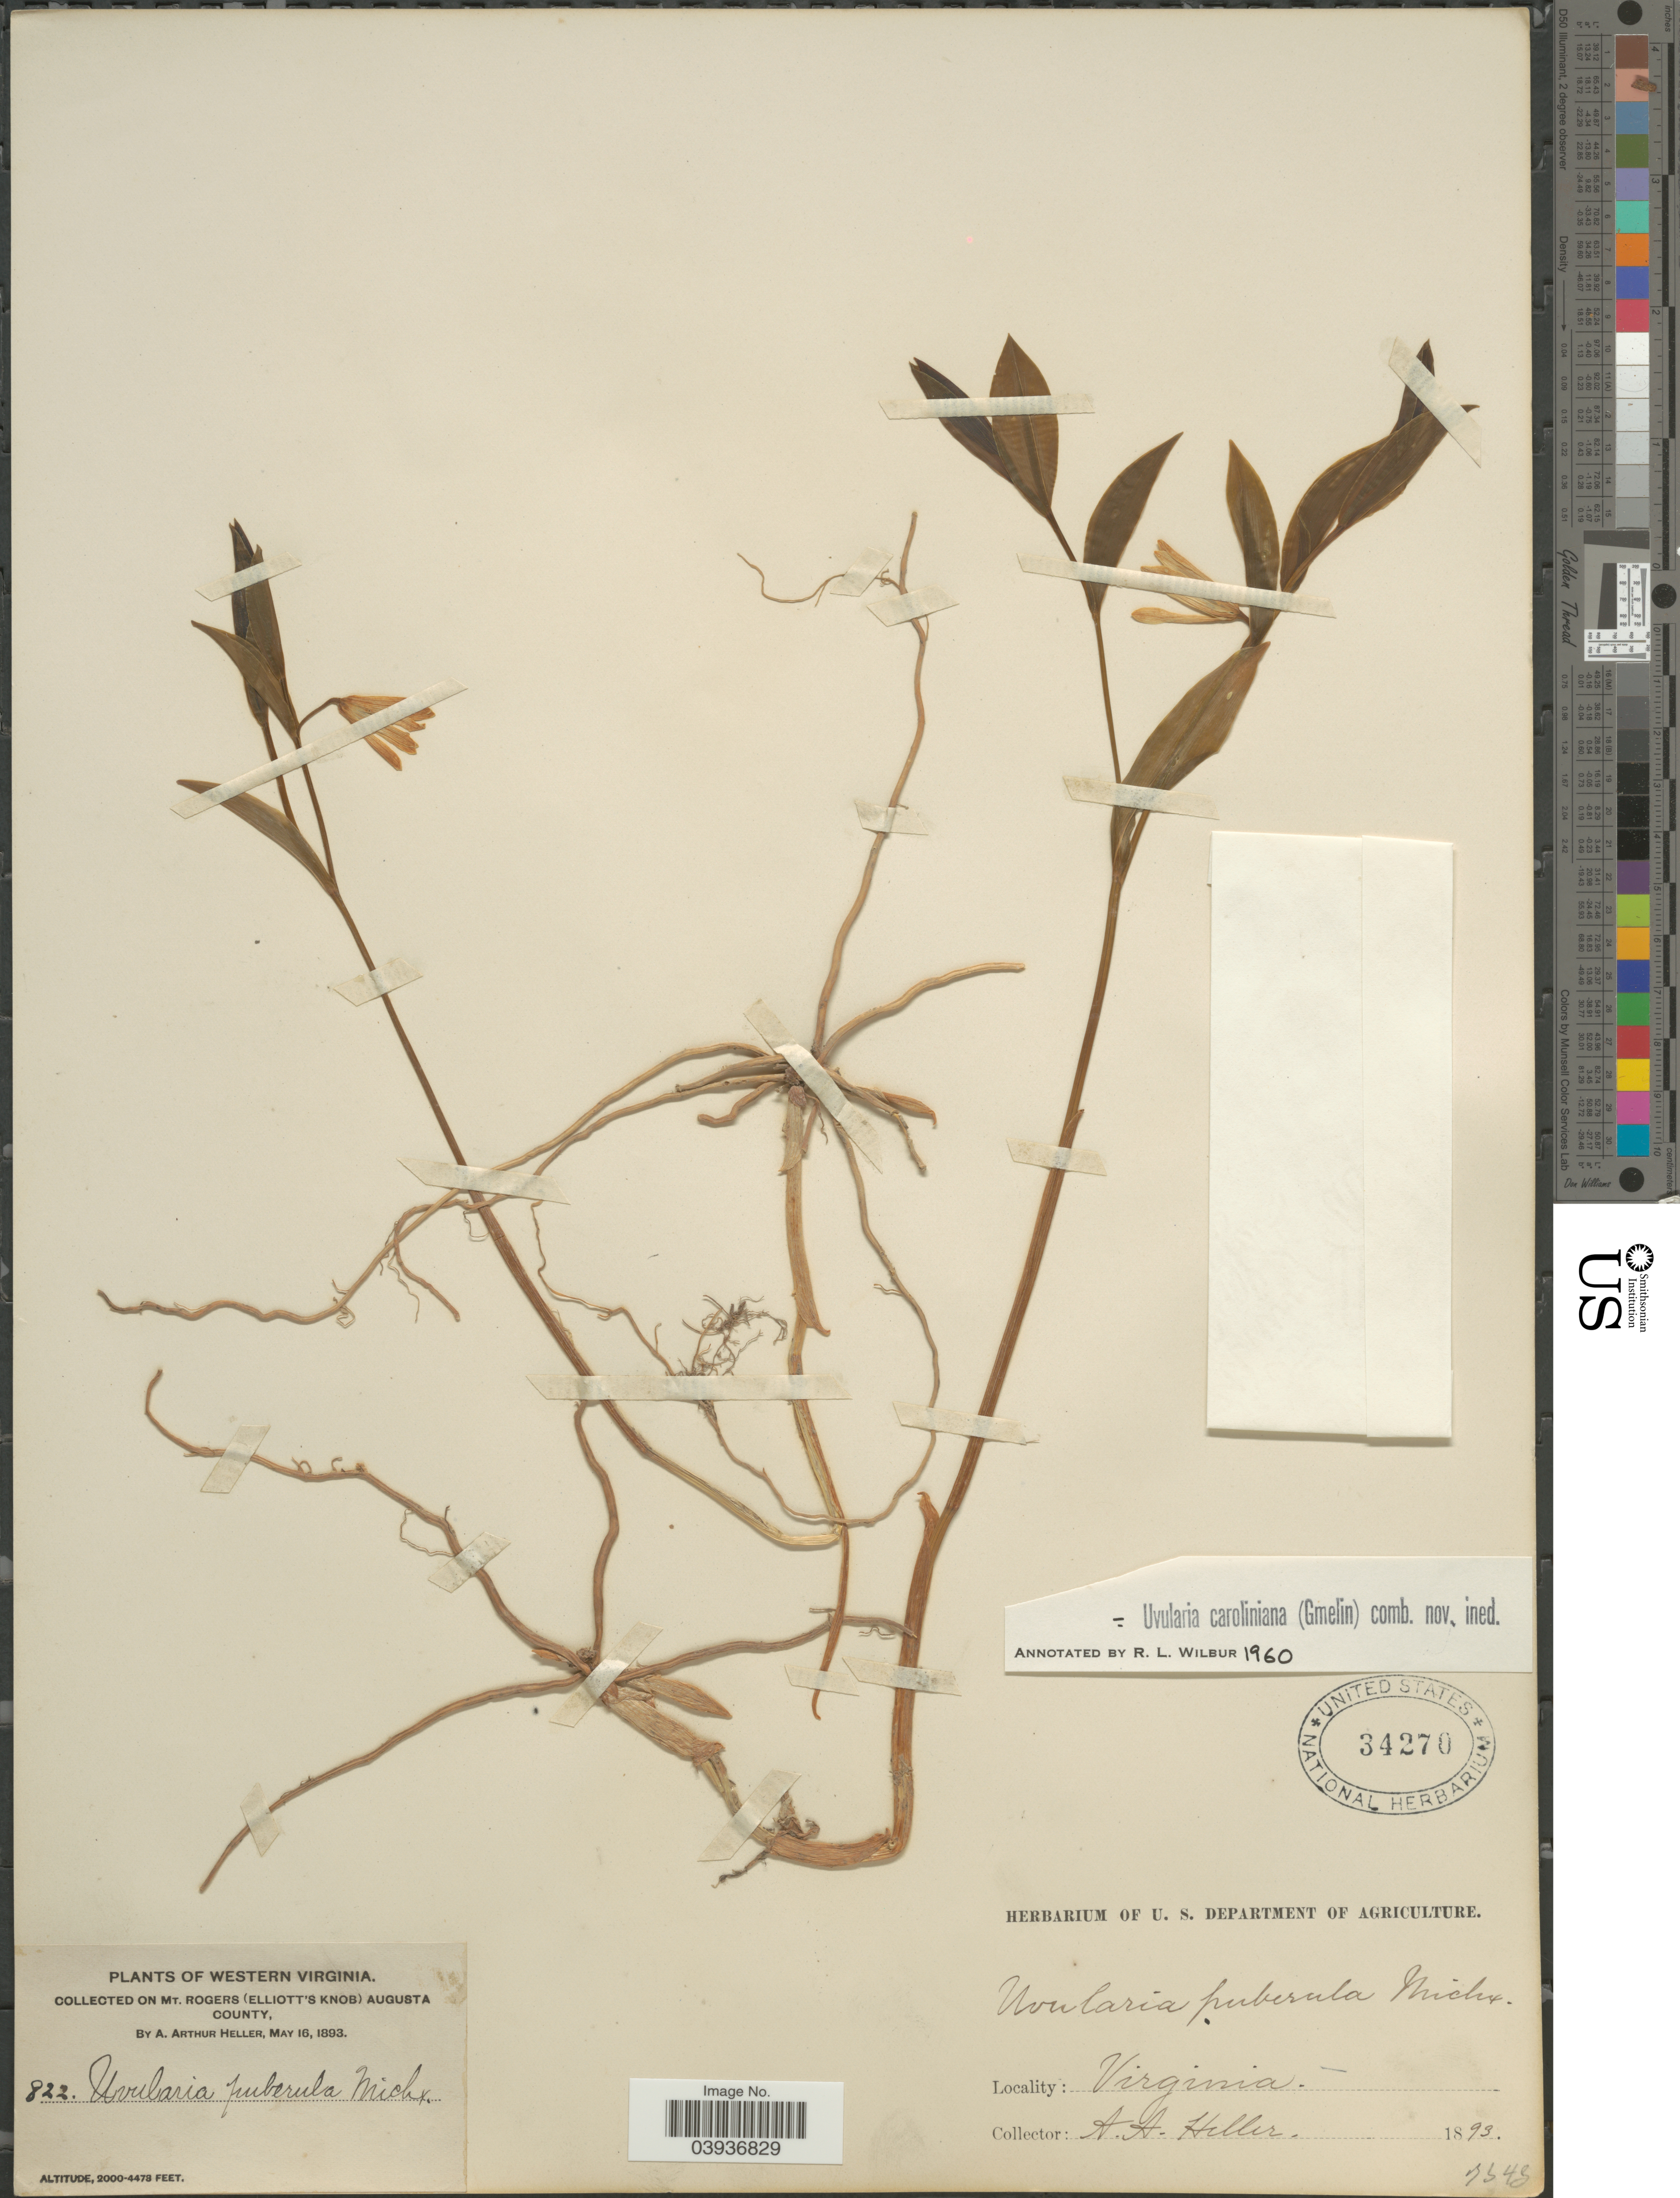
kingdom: Plantae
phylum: Tracheophyta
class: Liliopsida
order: Liliales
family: Colchicaceae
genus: Uvularia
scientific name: Uvularia caroliniana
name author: (J.F. Gmel.) Wilbur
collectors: A. A. Heller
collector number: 822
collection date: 1893-05-16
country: United States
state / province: Virginia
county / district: Augusta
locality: On Mt. Rogers (Elliott's Knob) Augusta County.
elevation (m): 610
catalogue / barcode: US 34270